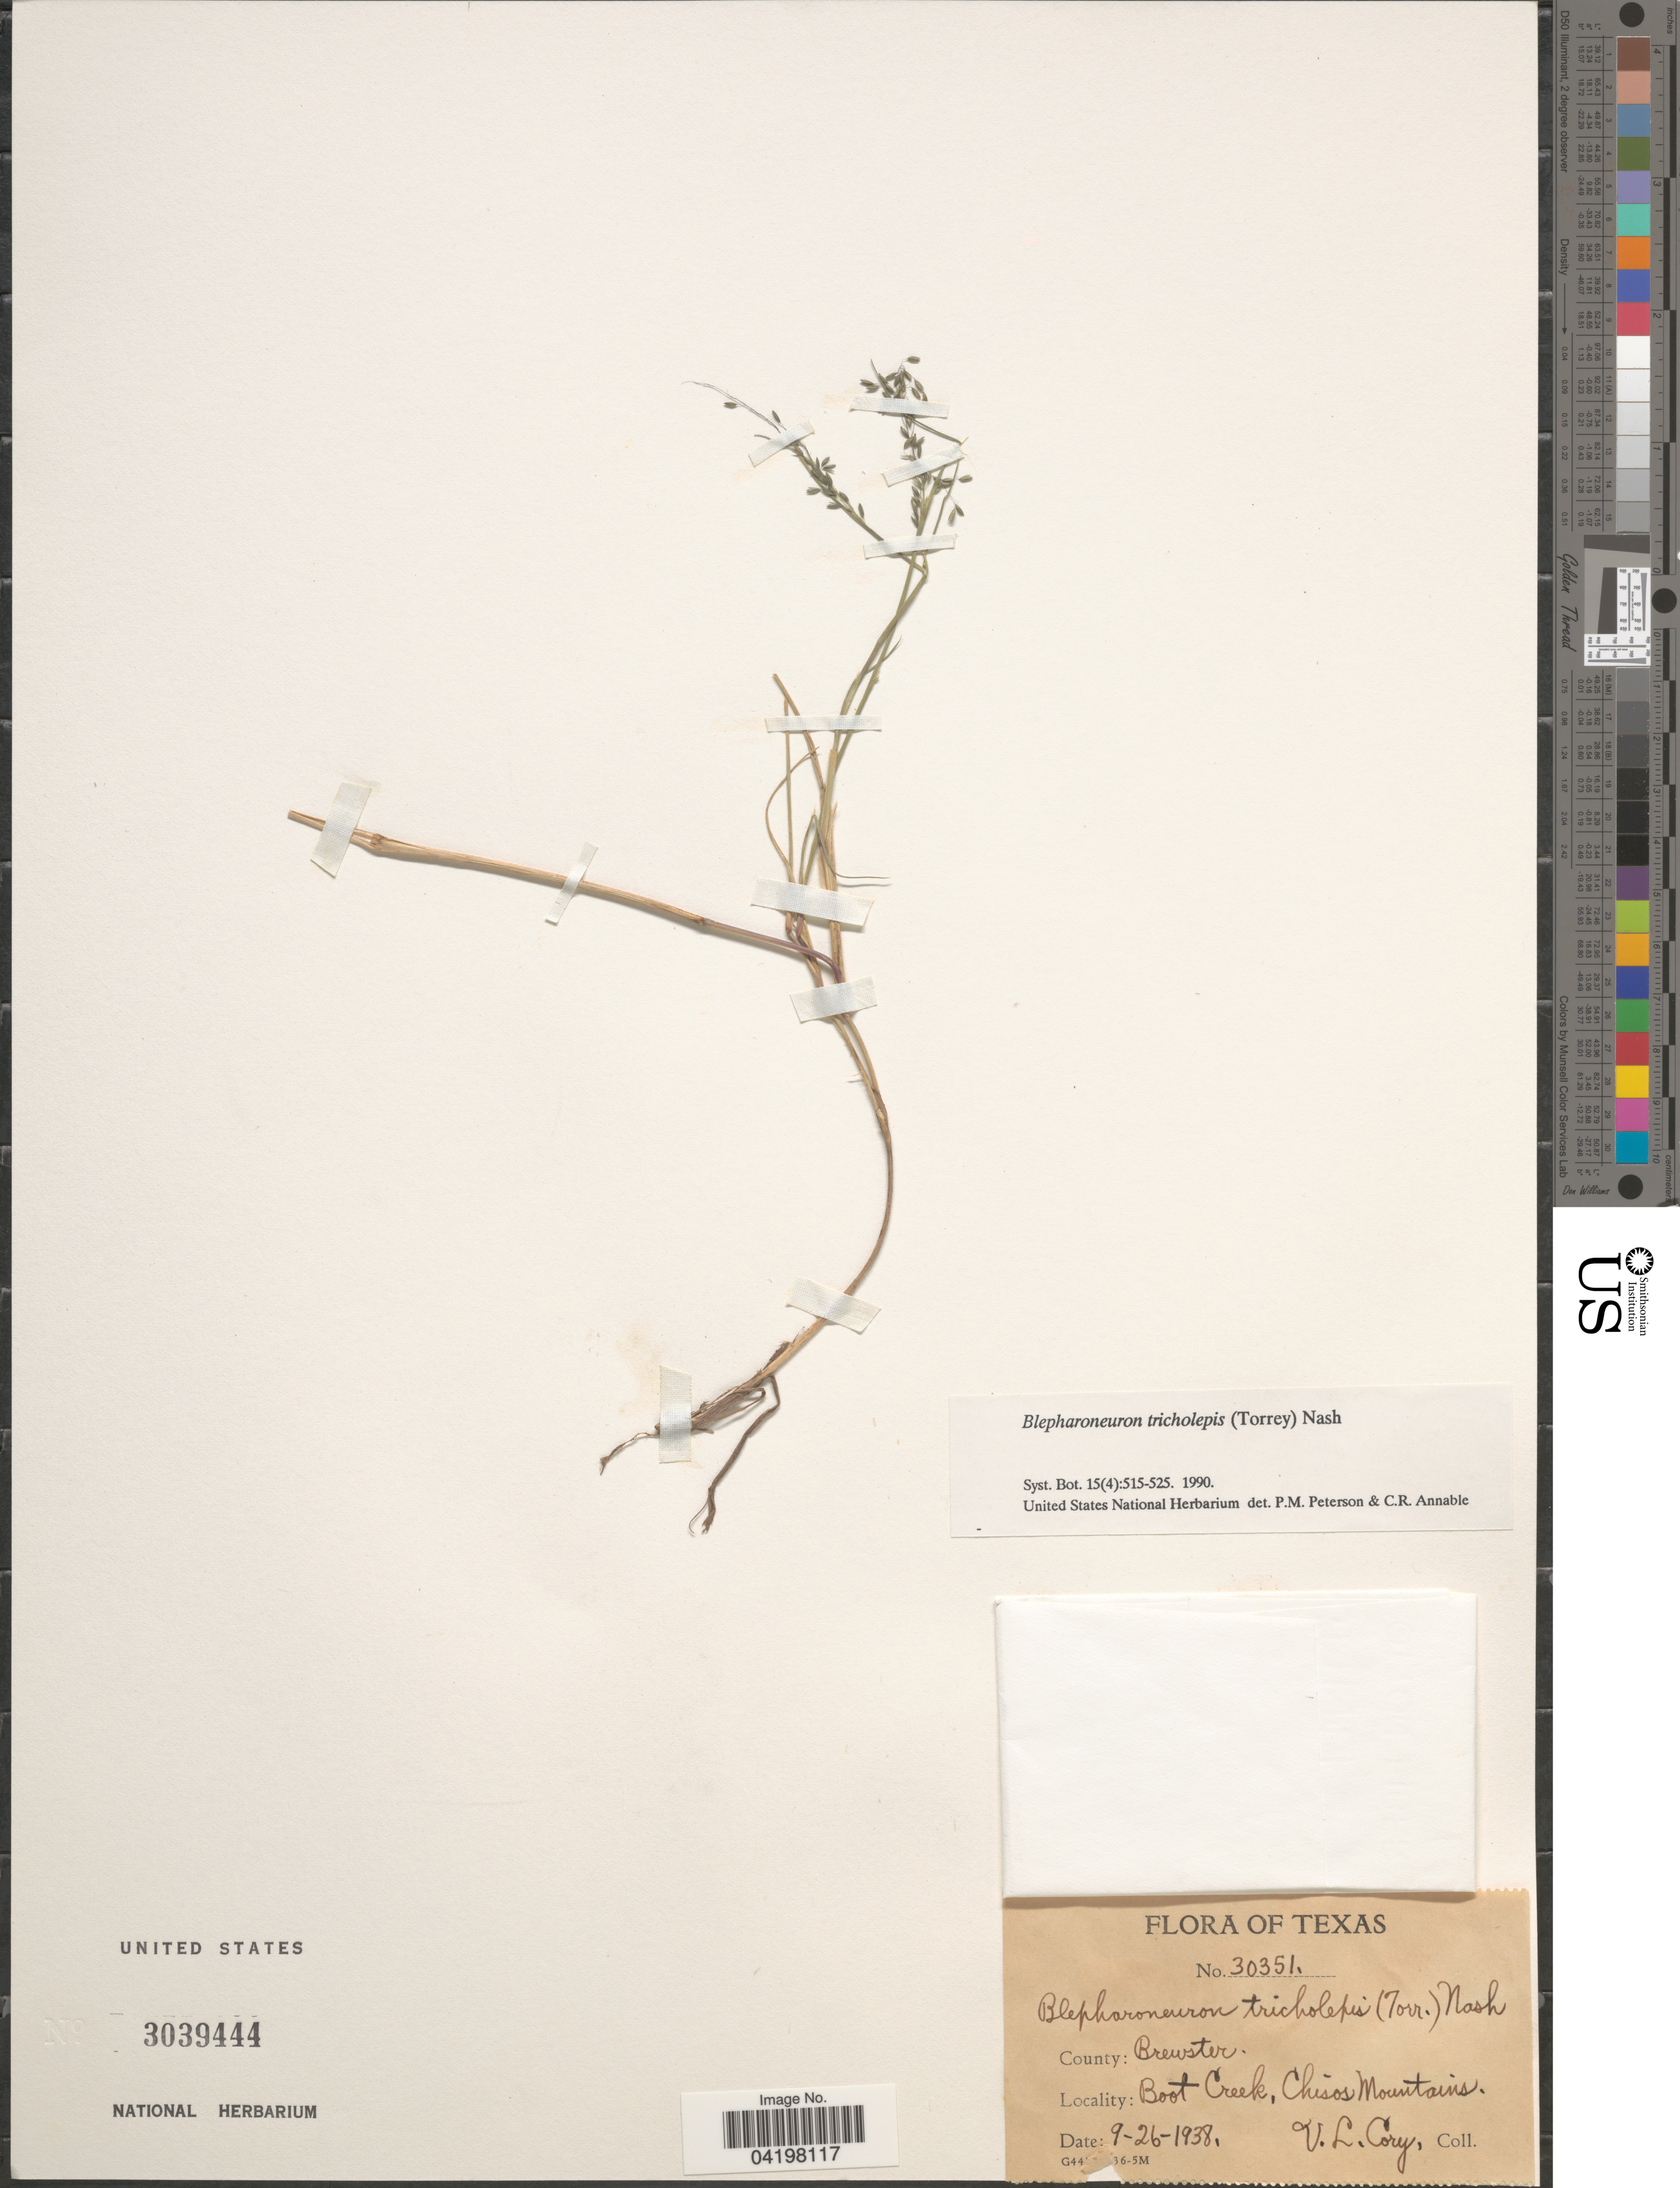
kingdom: Plantae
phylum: Tracheophyta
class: Liliopsida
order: Poales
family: Poaceae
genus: Muhlenbergia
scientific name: Muhlenbergia tricholepis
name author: (Torr.) Columbus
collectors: V. Cory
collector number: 30351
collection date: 1938-09-26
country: United States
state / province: Texas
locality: County: Brewster. Boot Creek, Chisos Mountains.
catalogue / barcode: US 3039444